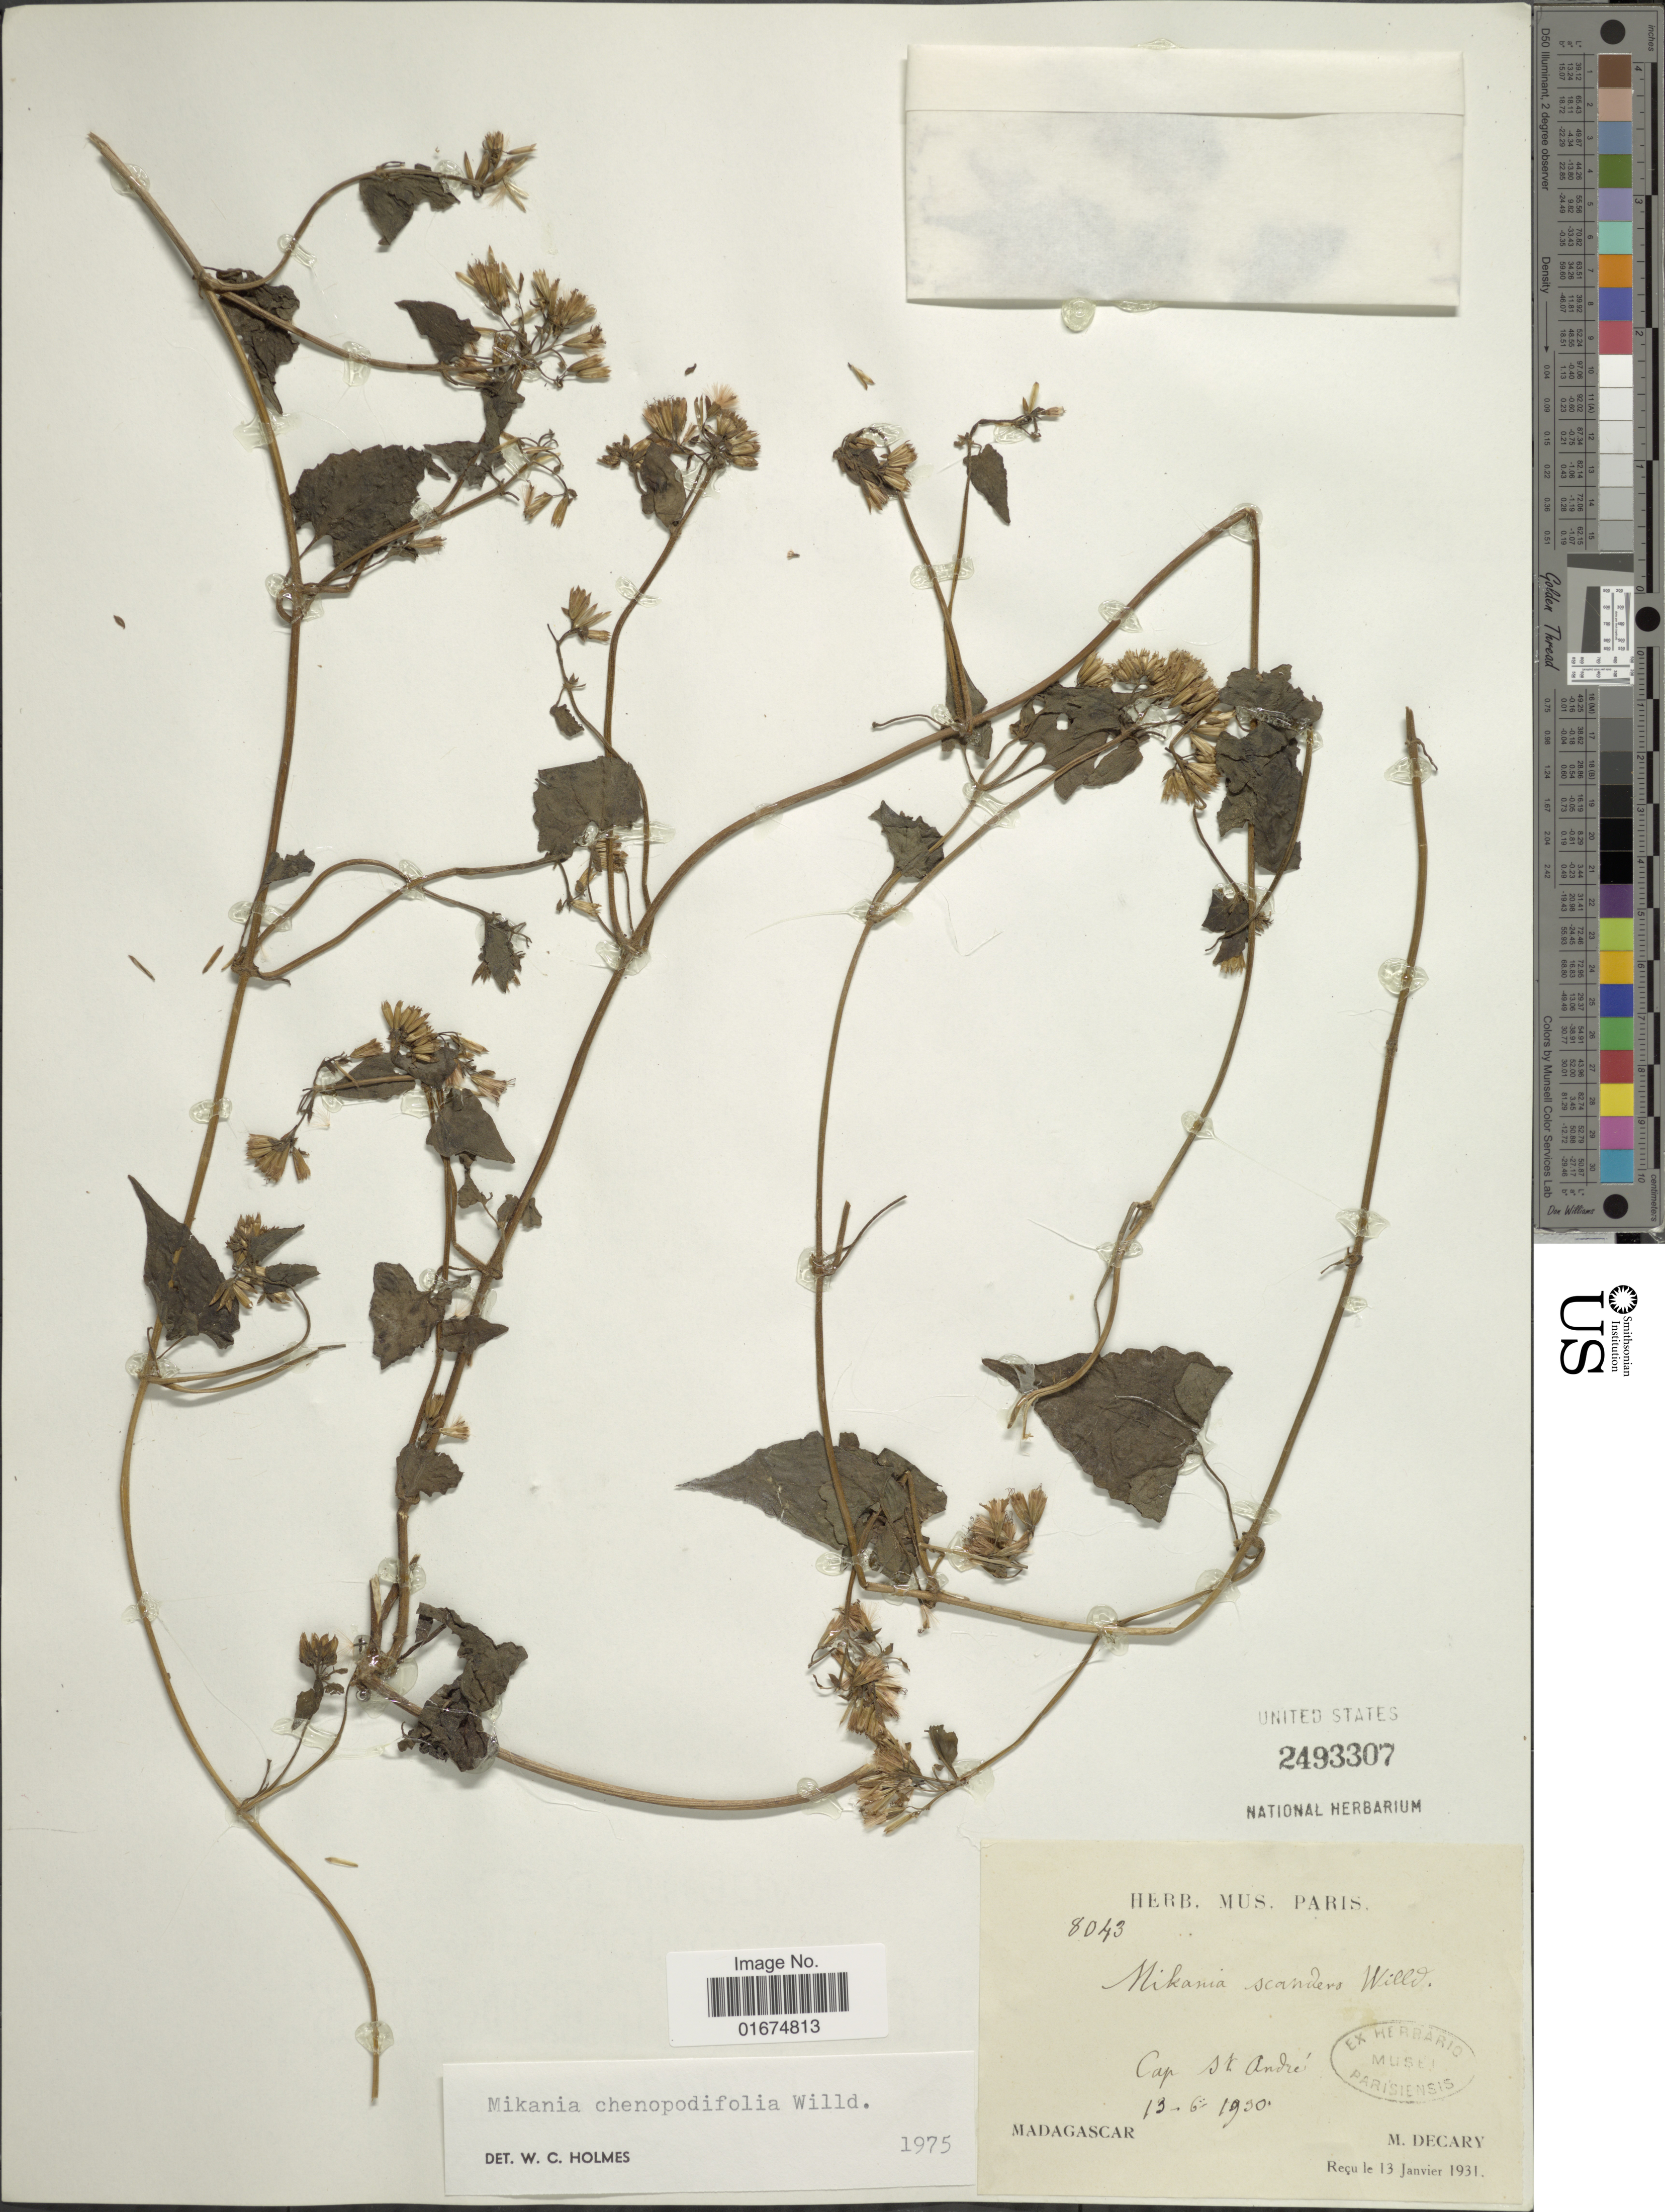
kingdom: Plantae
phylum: Tracheophyta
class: Magnoliopsida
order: Asterales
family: Asteraceae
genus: Mikania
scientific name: Mikania chenopodifolia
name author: Willd.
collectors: R. Decary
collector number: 8043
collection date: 1930-06-13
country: Madagascar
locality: Cap. St. Andre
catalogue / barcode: US 2493307